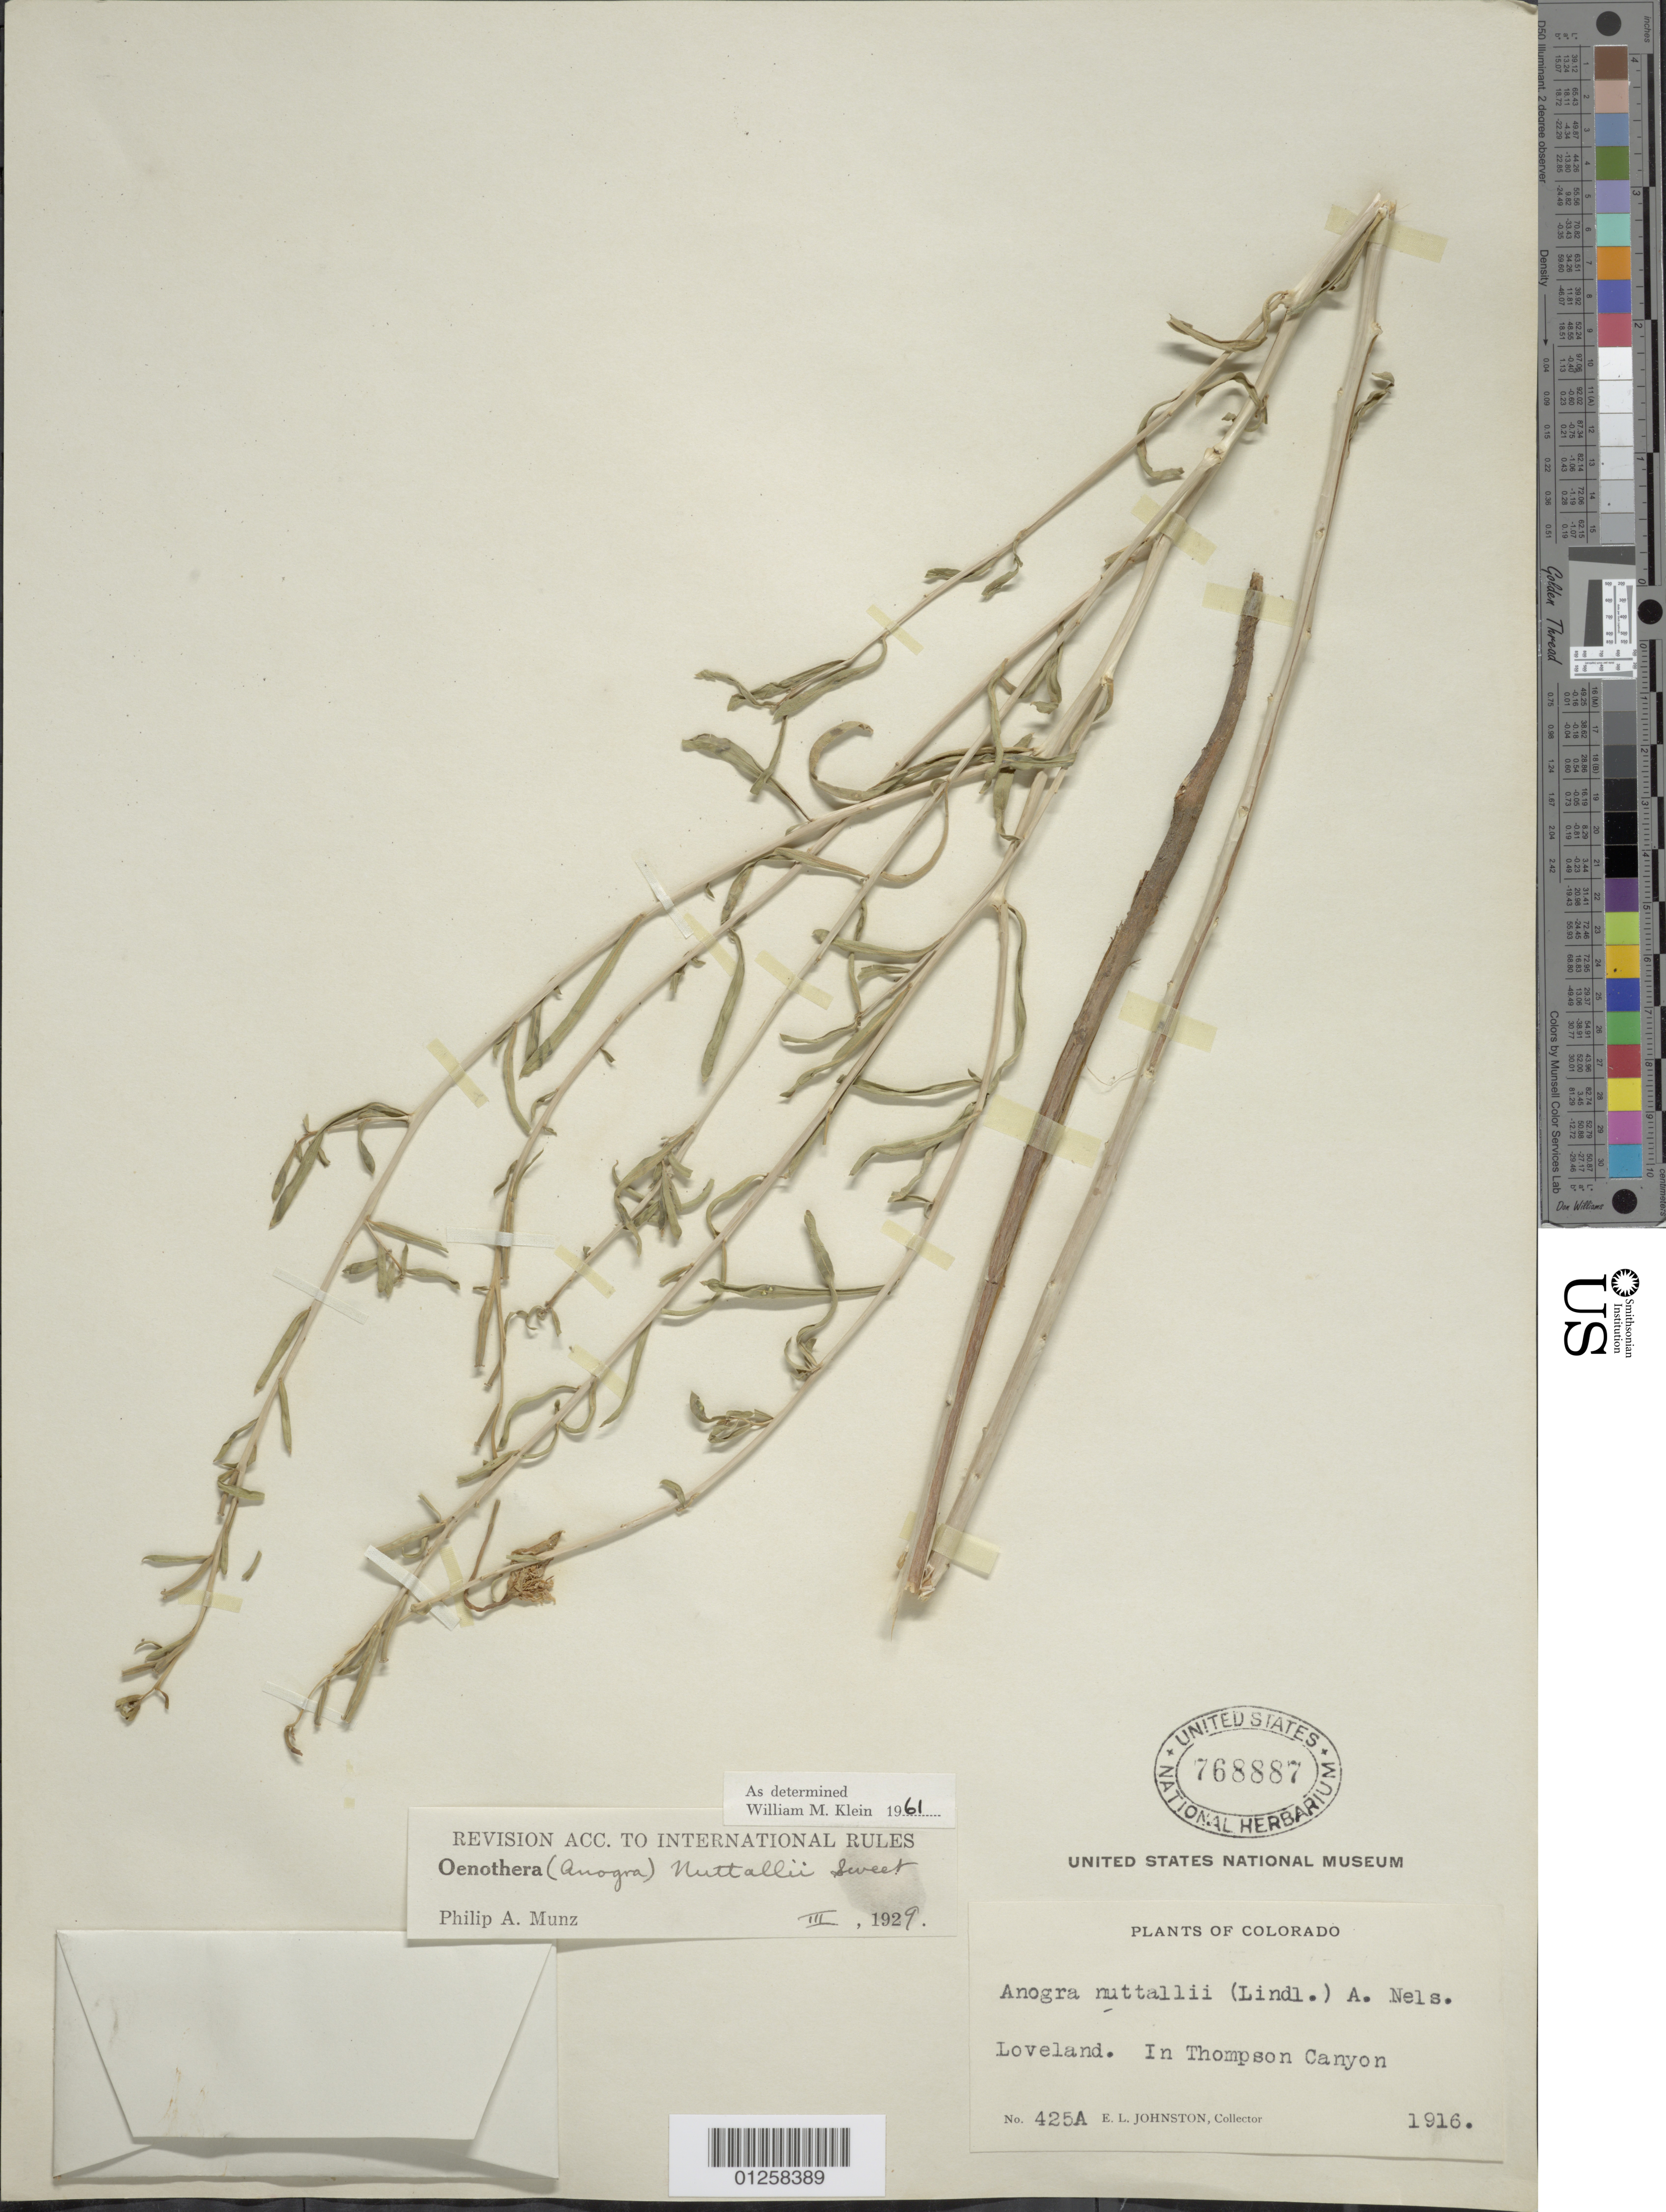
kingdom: Plantae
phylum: Tracheophyta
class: Magnoliopsida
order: Myrtales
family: Onagraceae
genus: Oenothera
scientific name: Oenothera nuttallii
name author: Sweet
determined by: Klein, W. M.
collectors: E. L. Johnston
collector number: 425A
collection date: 1916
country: United States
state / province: Colorado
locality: Loveland. In Thompson Canyon.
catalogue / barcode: US 768887